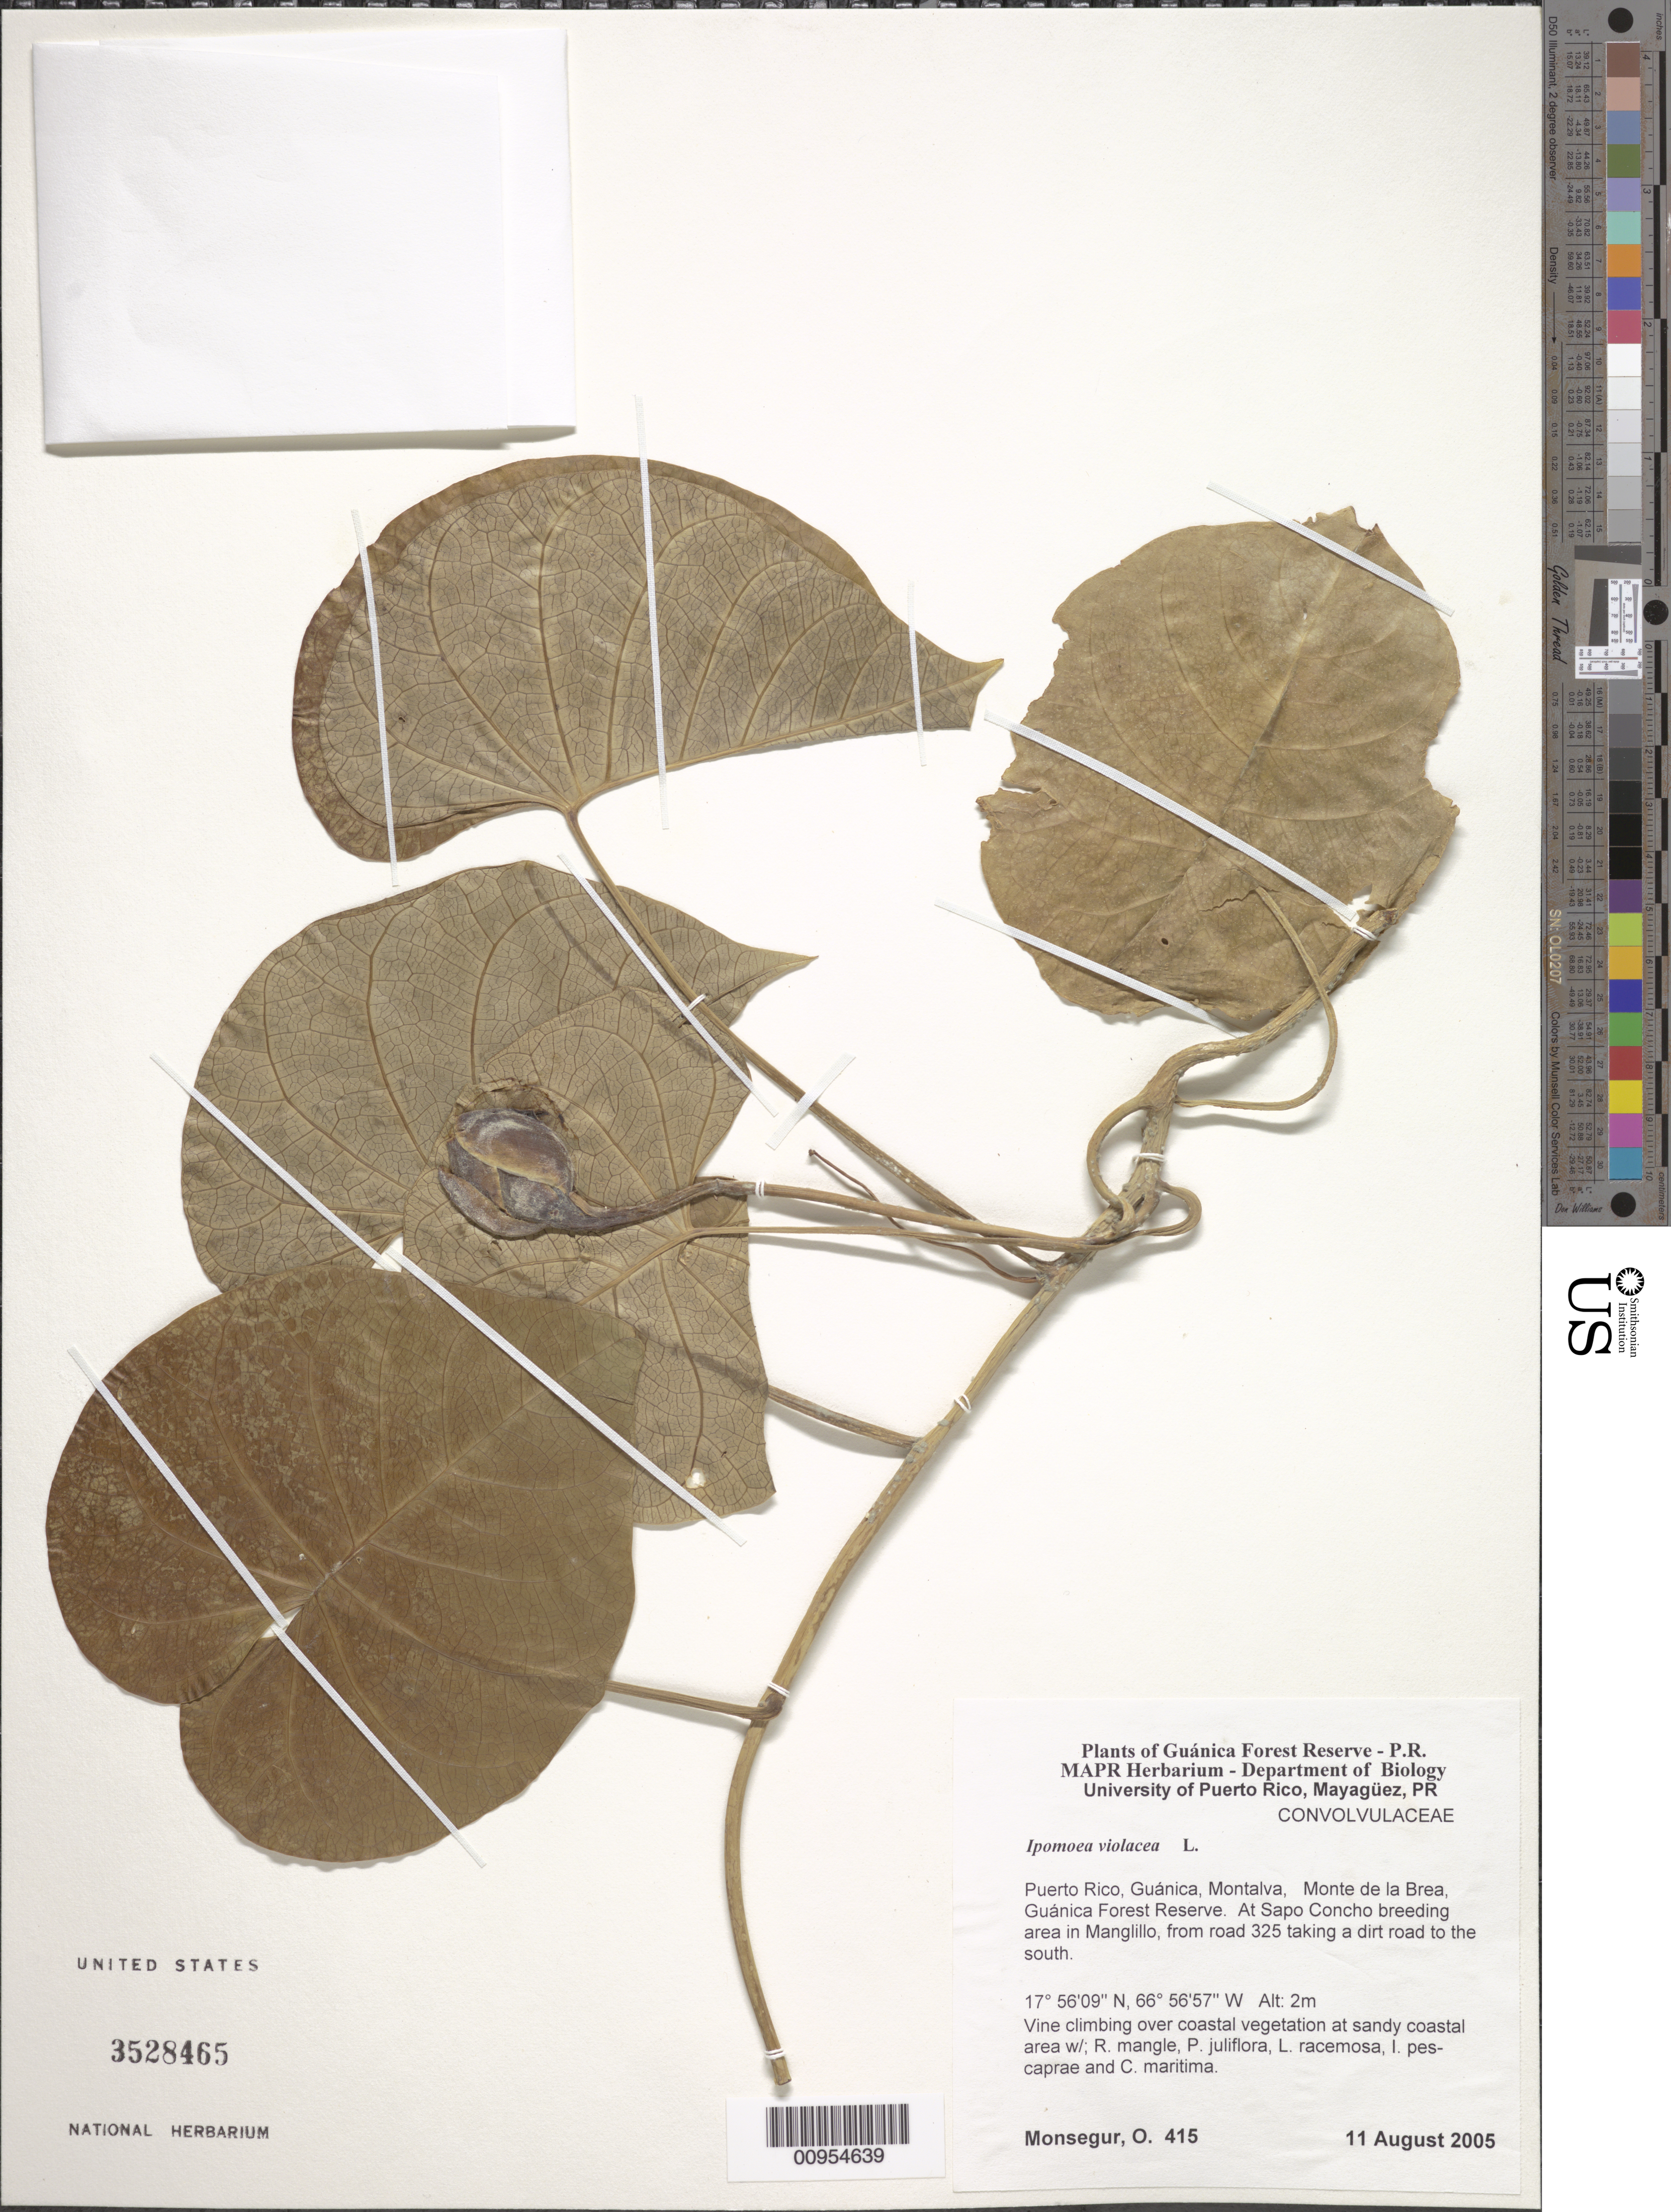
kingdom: Plantae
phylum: Tracheophyta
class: Magnoliopsida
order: Solanales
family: Convolvulaceae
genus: Ipomoea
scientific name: Ipomoea violacea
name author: L.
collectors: O. Monsegur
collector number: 415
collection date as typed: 11 Aug 2005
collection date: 2005-08-11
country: Puerto Rico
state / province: Guánica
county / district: Montalva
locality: Guánica Forest Reserve. Monte de la Brea, at Sapo Concho breeding area in Manglillo, from road 325 taking a dirt road to the south.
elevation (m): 2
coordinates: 17.56093, 66.5657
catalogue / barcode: US 3528465